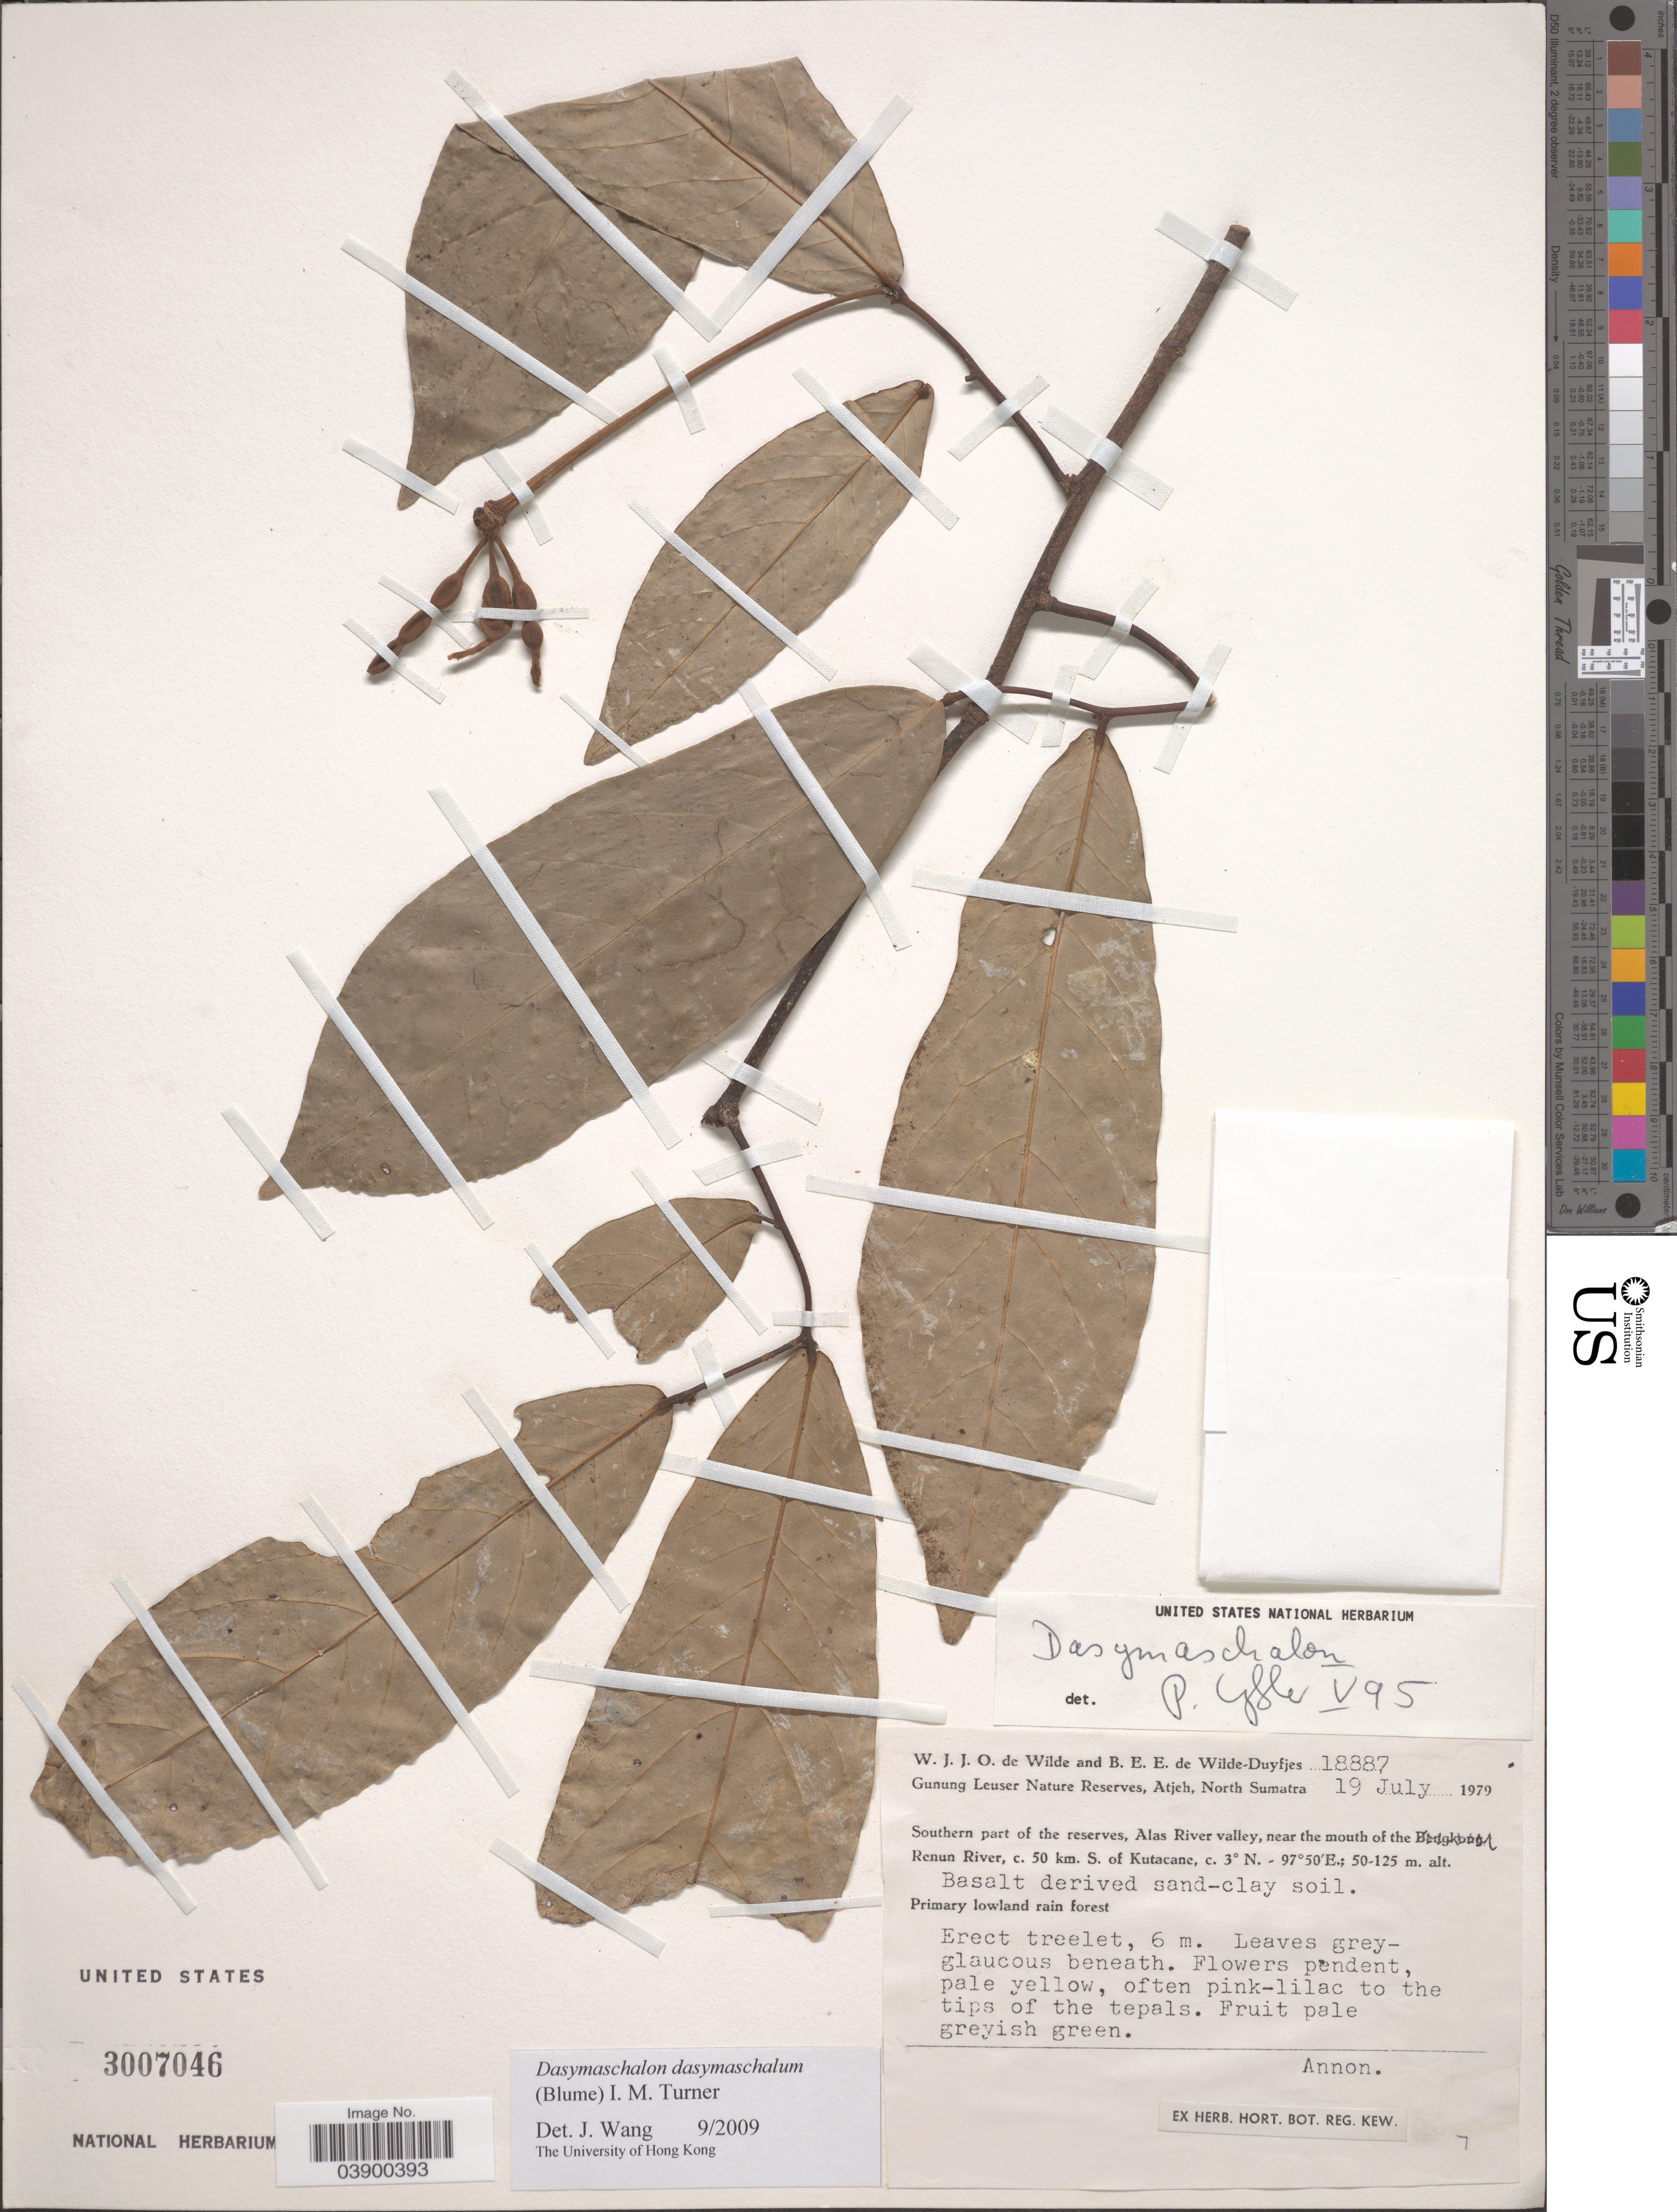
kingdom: Plantae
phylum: Tracheophyta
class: Magnoliopsida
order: Magnoliales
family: Annonaceae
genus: Dasymaschalon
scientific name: Dasymaschalon dasymaschalum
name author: (Blume) I.M. Turner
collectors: W. J. de Wilde & B. E. de Wilde-Duyfjes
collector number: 18887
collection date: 1979-07-19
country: Indonesia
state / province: Sumatra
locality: Gunung Leuser Nature Reserves, Atjeh, North Sumatra. Southern part of the reserves, Alas River valley, near the mouth of the Renun River, c. 50 km. S. of Kutacane.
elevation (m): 50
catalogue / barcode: US 3007046